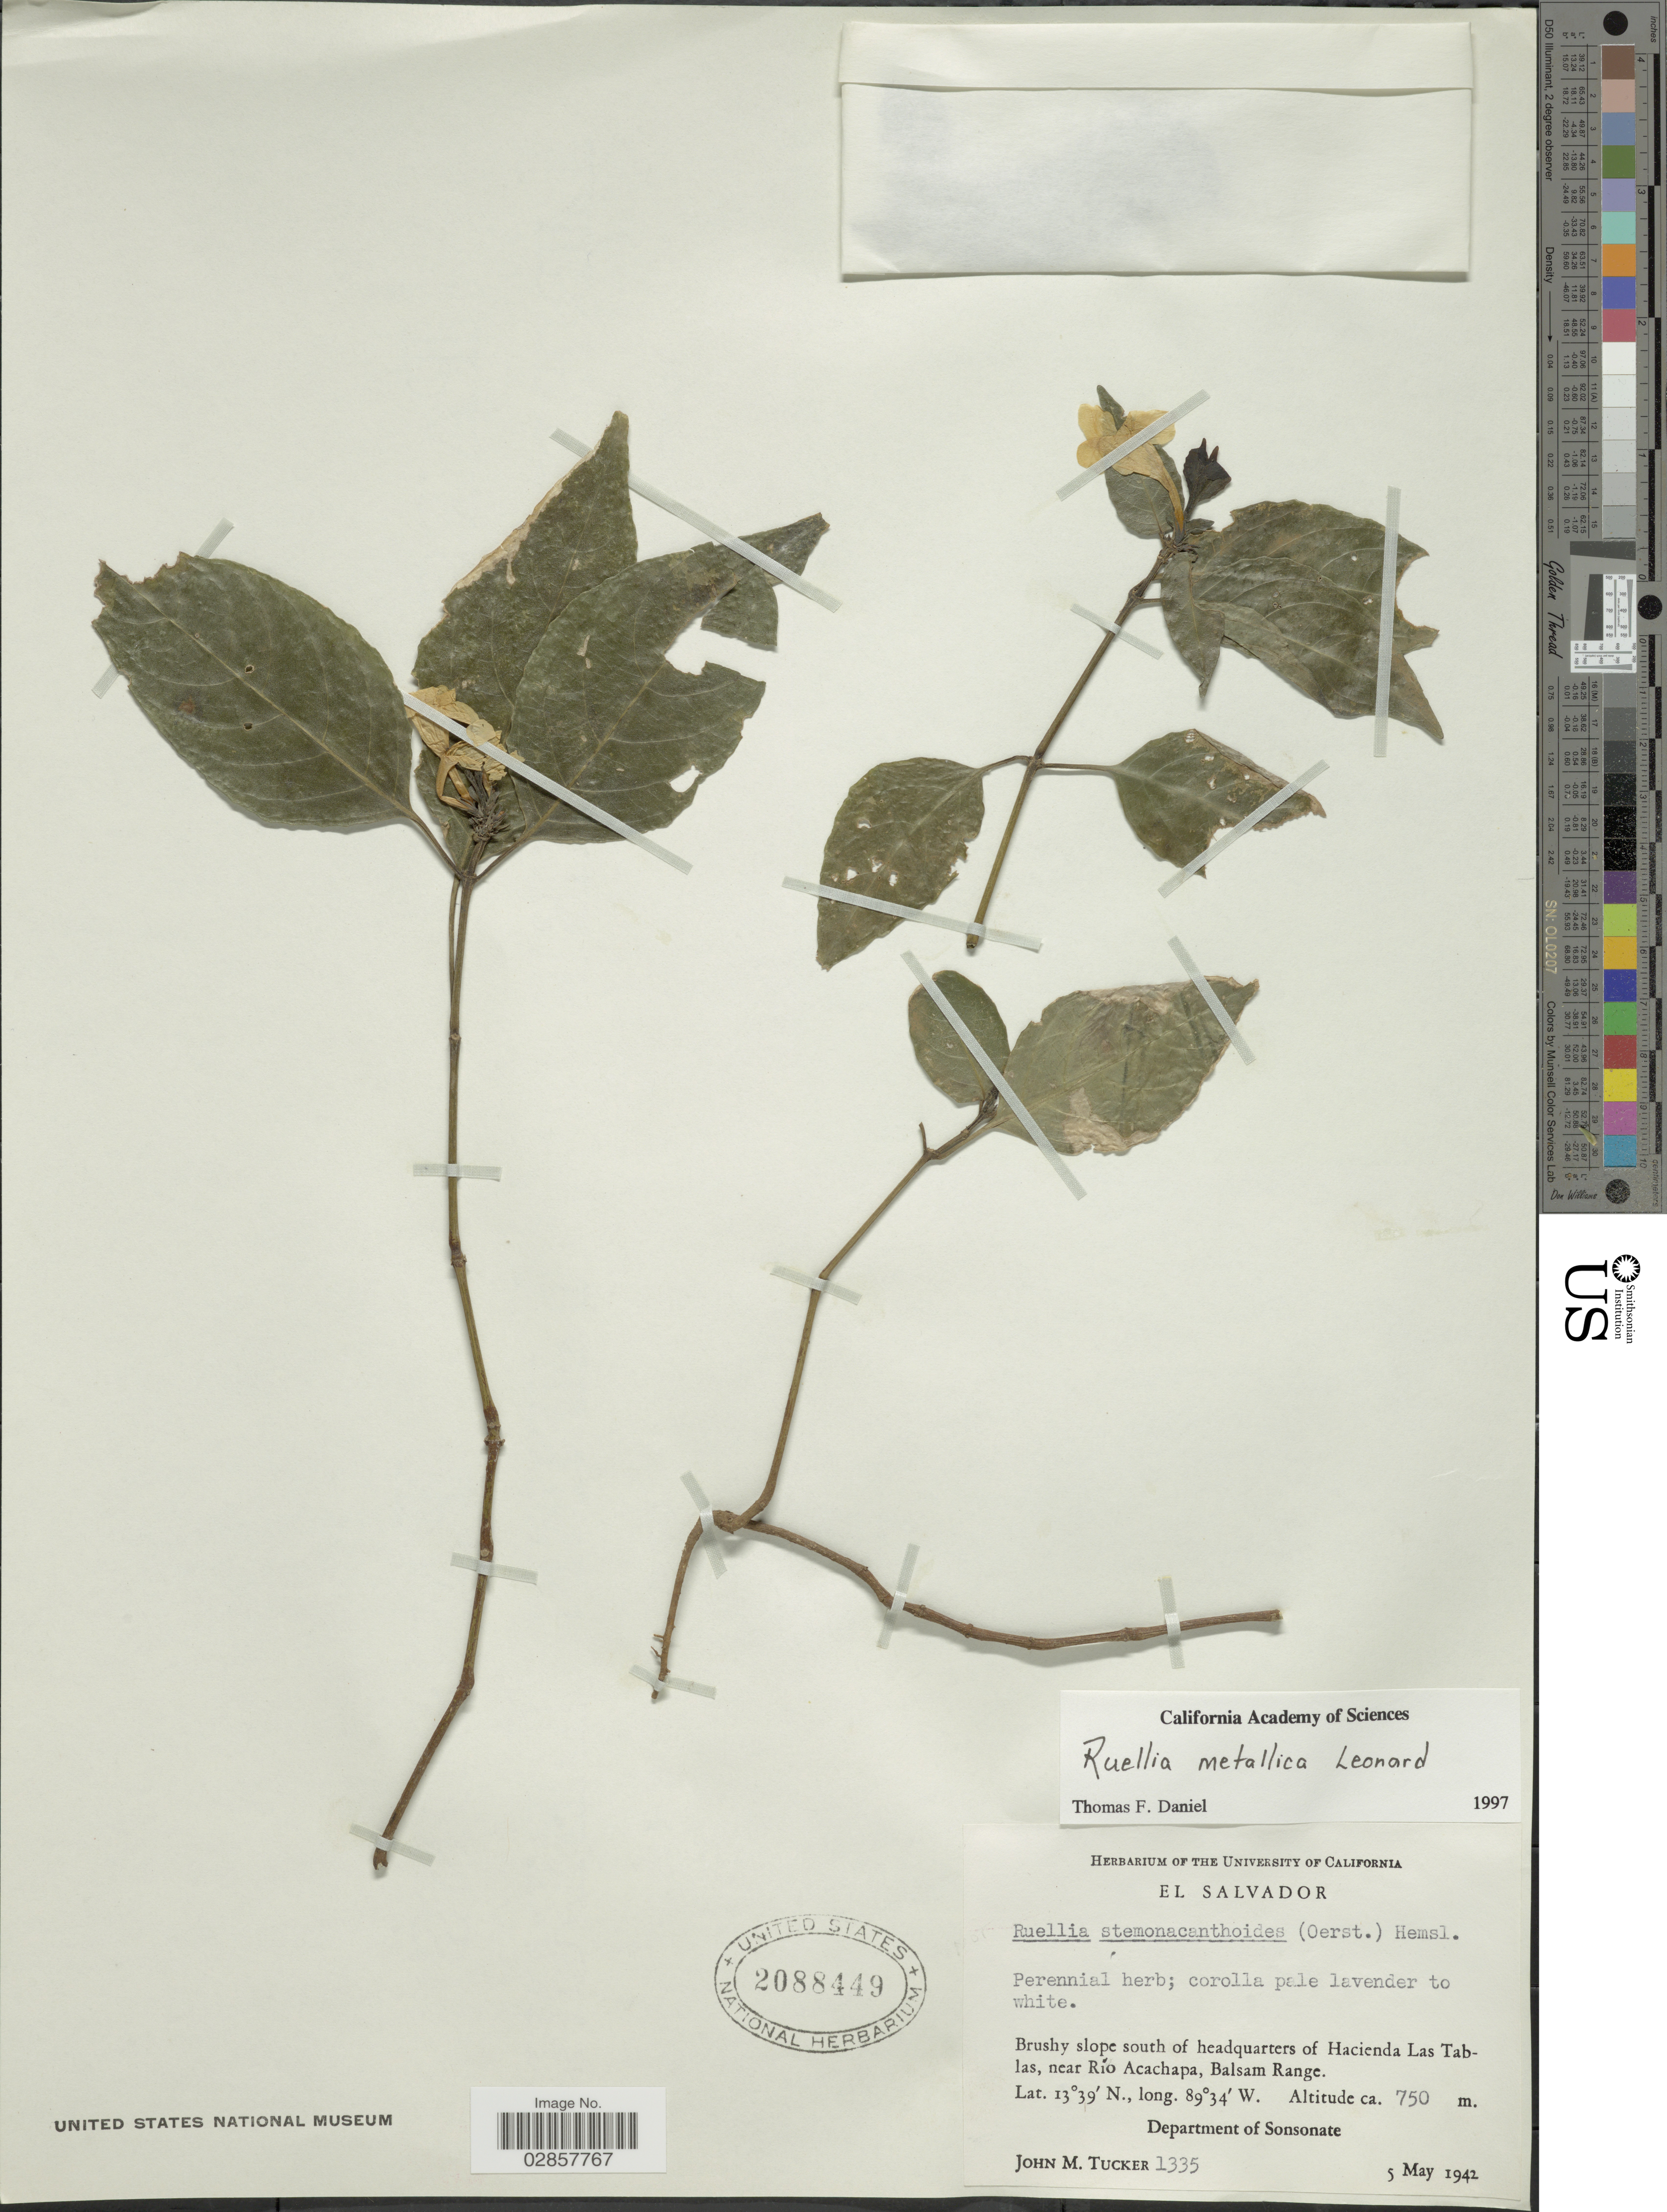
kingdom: Plantae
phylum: Tracheophyta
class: Magnoliopsida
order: Lamiales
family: Acanthaceae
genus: Ruellia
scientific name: Ruellia metallica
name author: Leonard in Standl.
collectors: J. M. Tucker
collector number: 1335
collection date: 1942-05-05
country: El Salvador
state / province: Sonsonate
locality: Brushy slope south of headquarters of Hacienda Las Tablas, near Río Acachapa, Balsam Range. Department of Sonsonate.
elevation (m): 750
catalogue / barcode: US 2088449